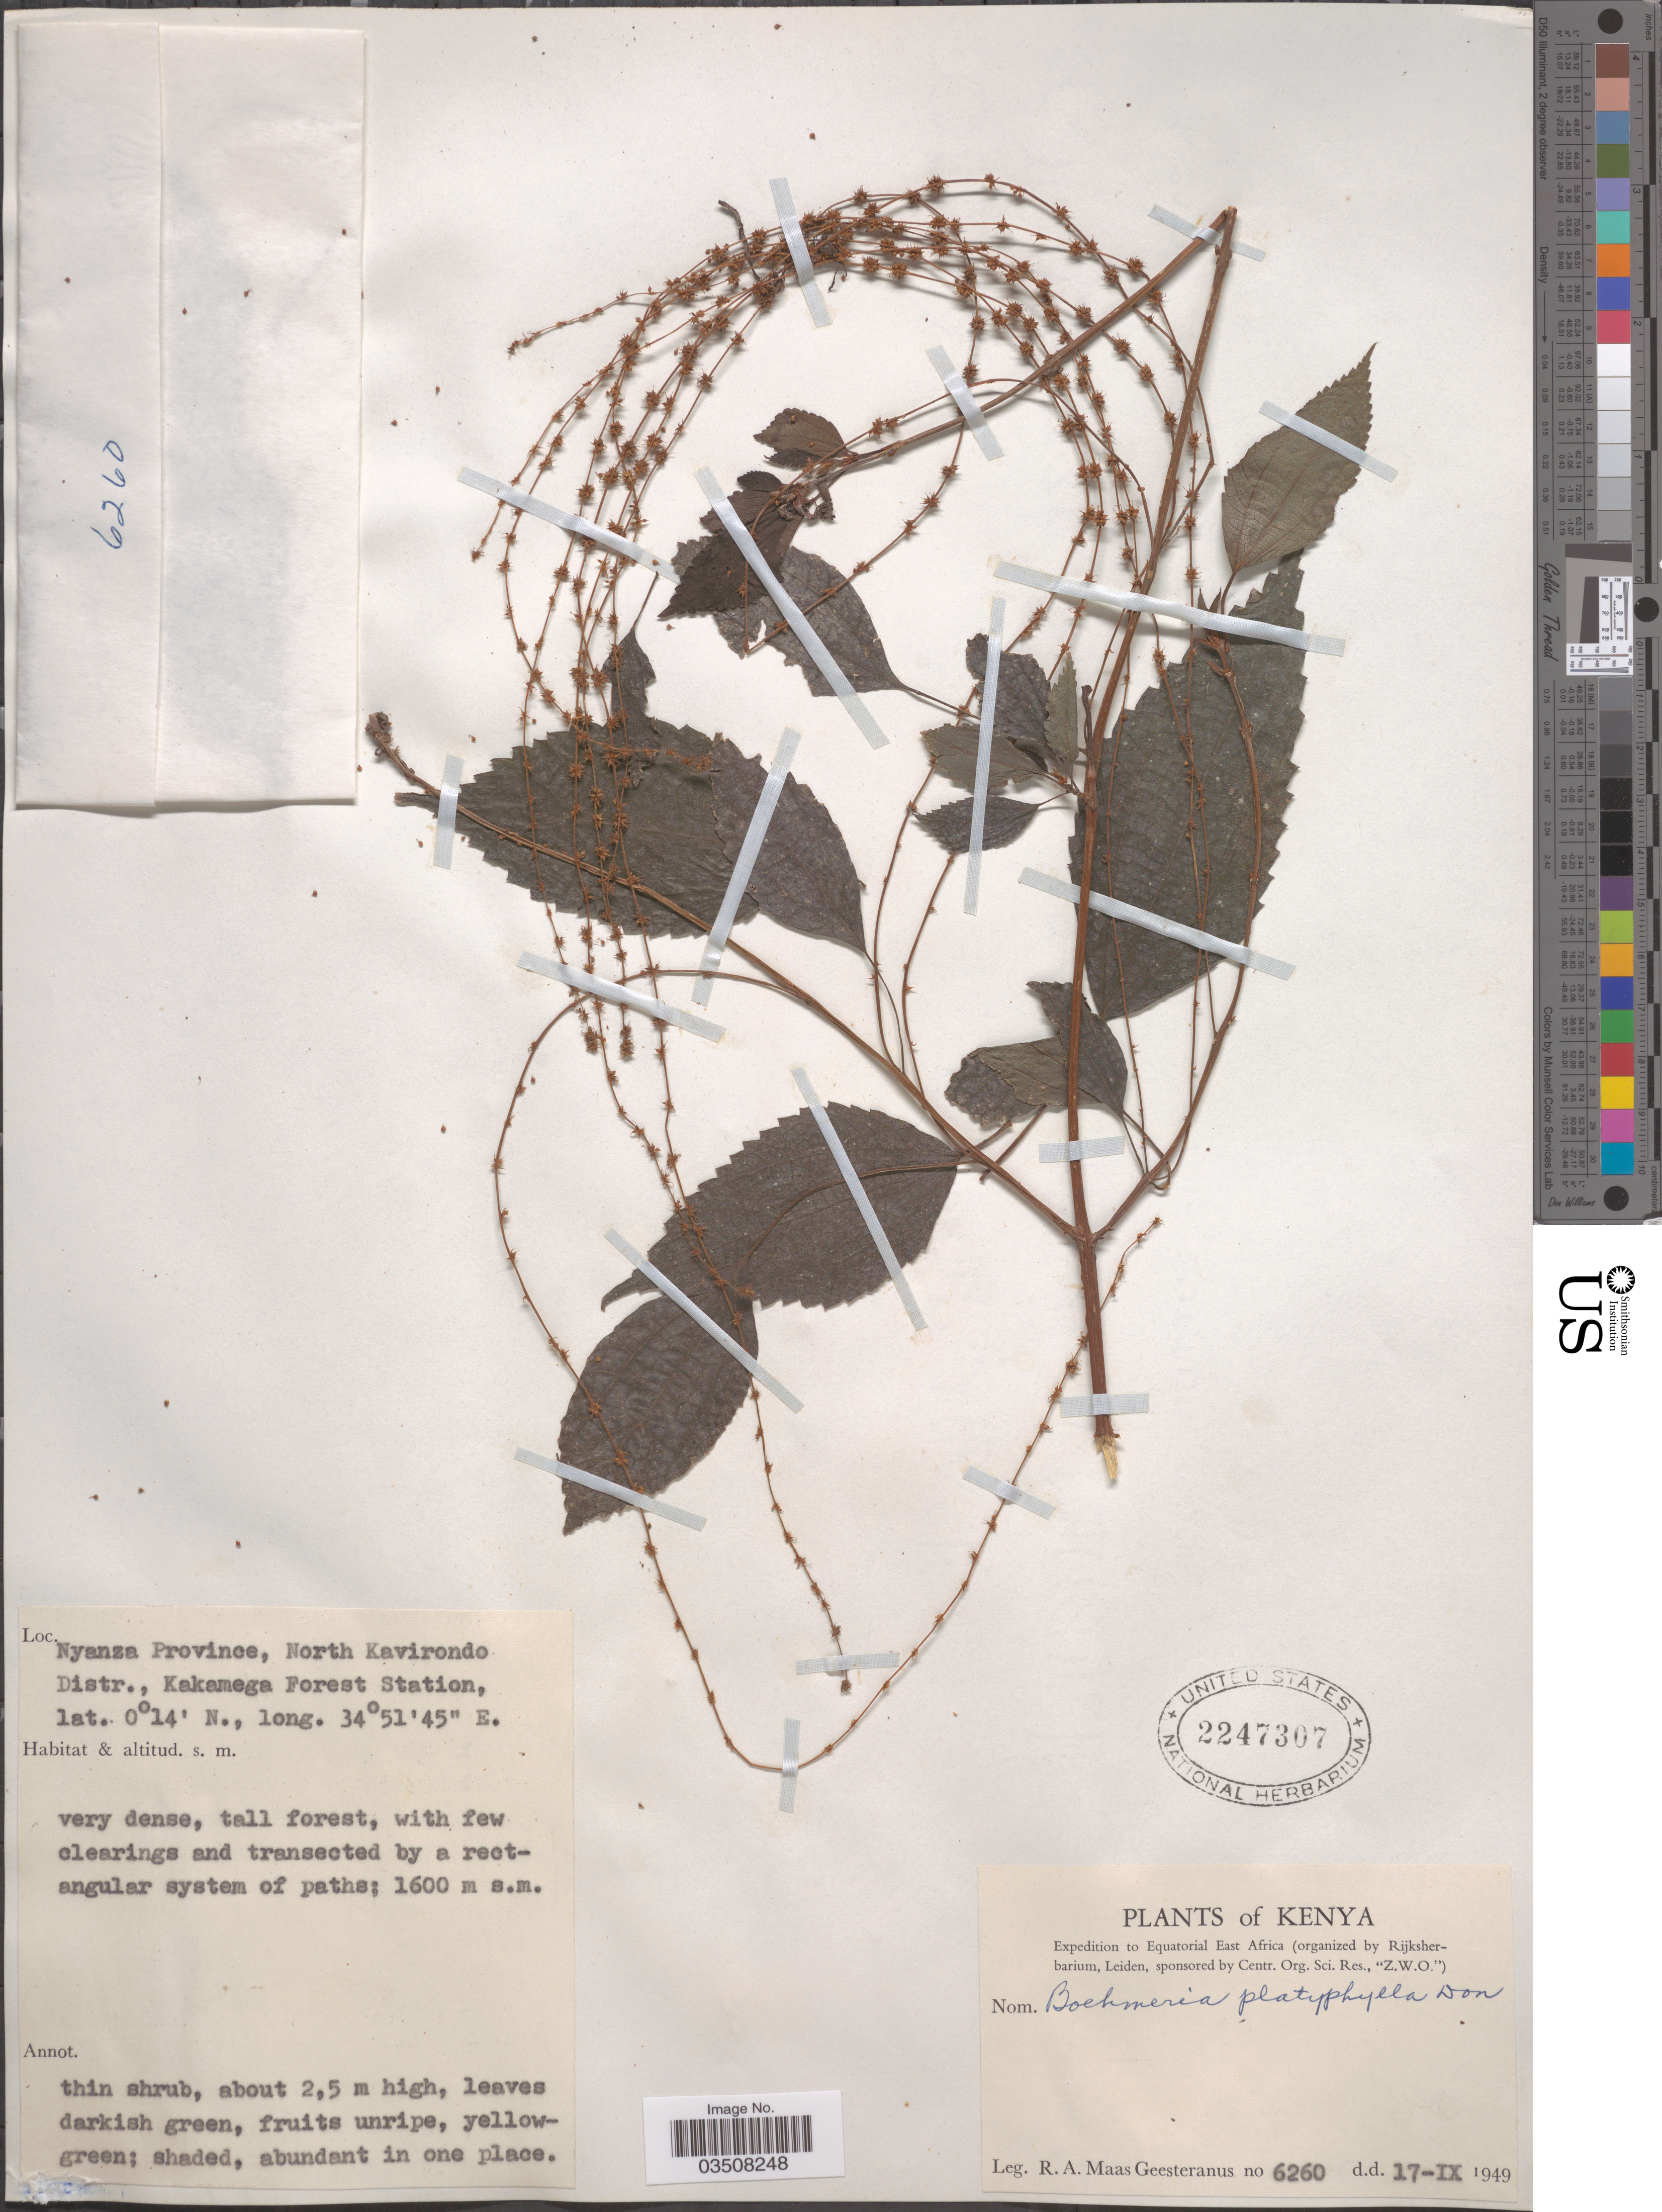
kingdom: Plantae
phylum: Tracheophyta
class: Magnoliopsida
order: Rosales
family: Urticaceae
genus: Boehmeria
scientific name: Boehmeria platyphylla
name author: G. Don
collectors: R. A. Maas Geesteranus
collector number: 6260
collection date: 1949-09-17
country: Kenya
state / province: Kisumu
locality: Nyanza Province, North Kavirondo. Distr., Kakamega Forest Station.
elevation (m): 1600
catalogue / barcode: US 2247307